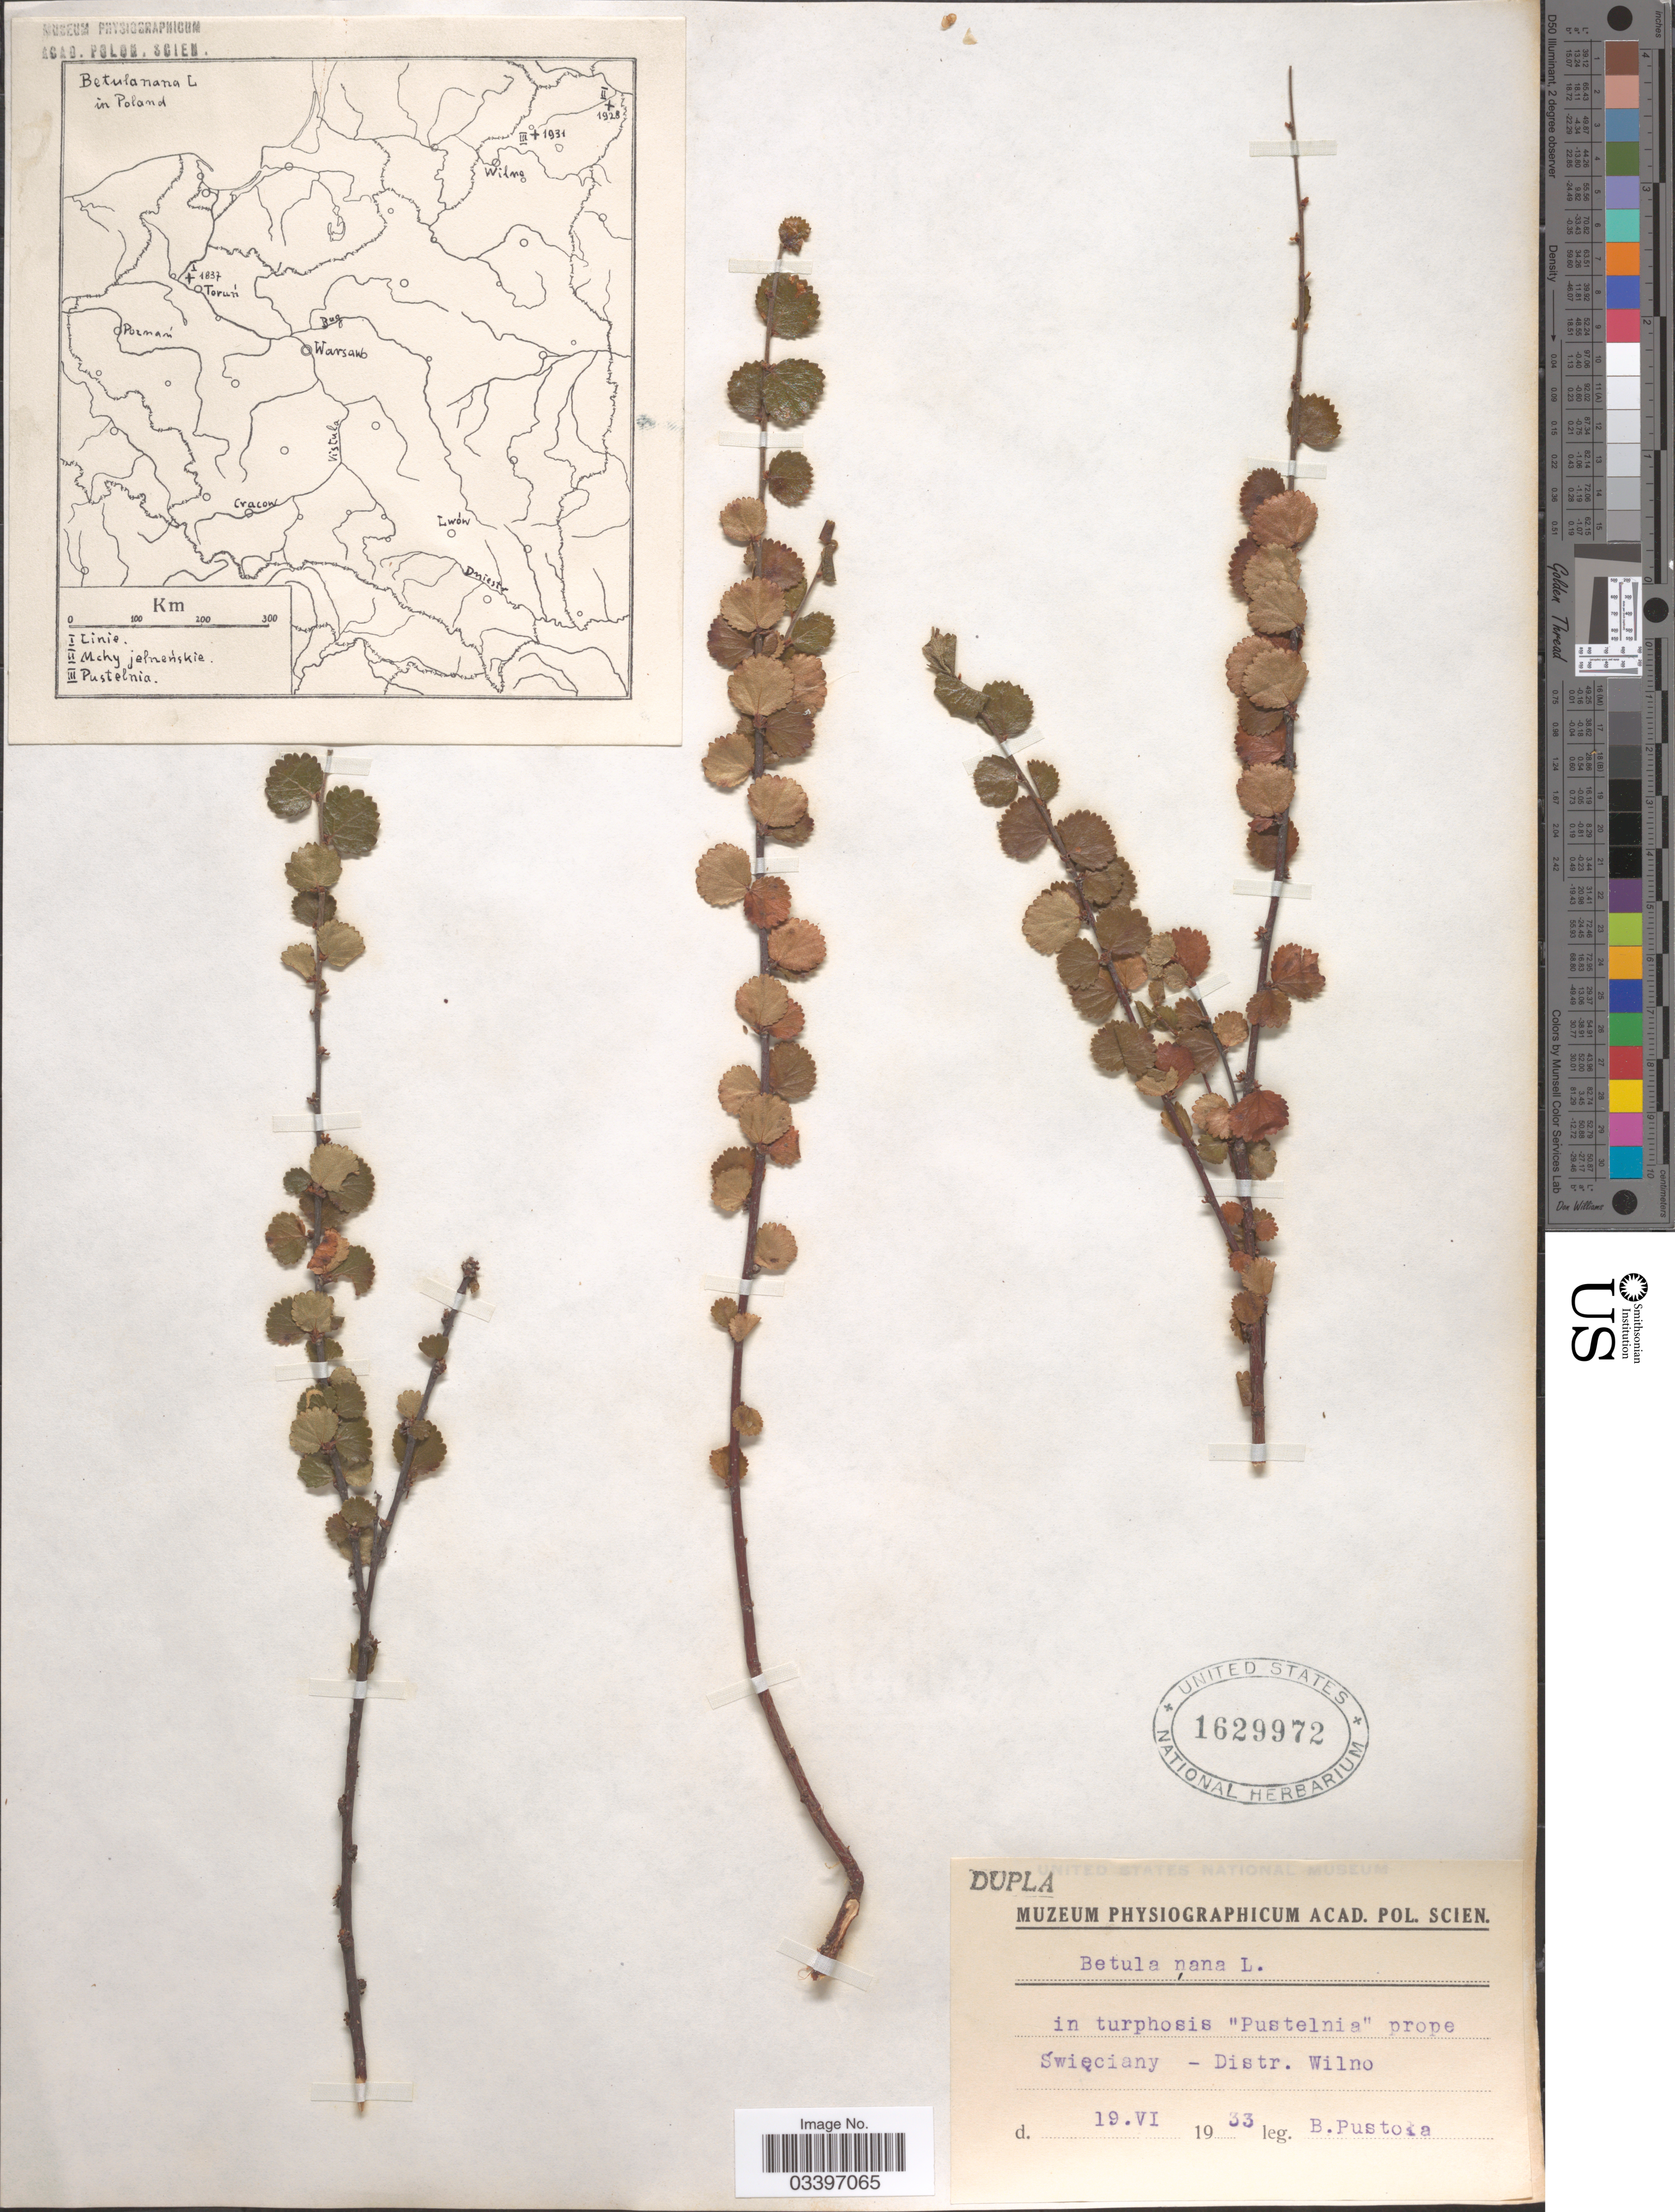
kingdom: Plantae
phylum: Tracheophyta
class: Magnoliopsida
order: Fagales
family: Betulaceae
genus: Betula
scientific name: Betula nana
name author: L.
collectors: B. Pustola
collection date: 1933-06-19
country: Lithuania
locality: In turphosis "Pustelnia" prope Swiȩciany - Distr. Wilno.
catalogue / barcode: US 1629972